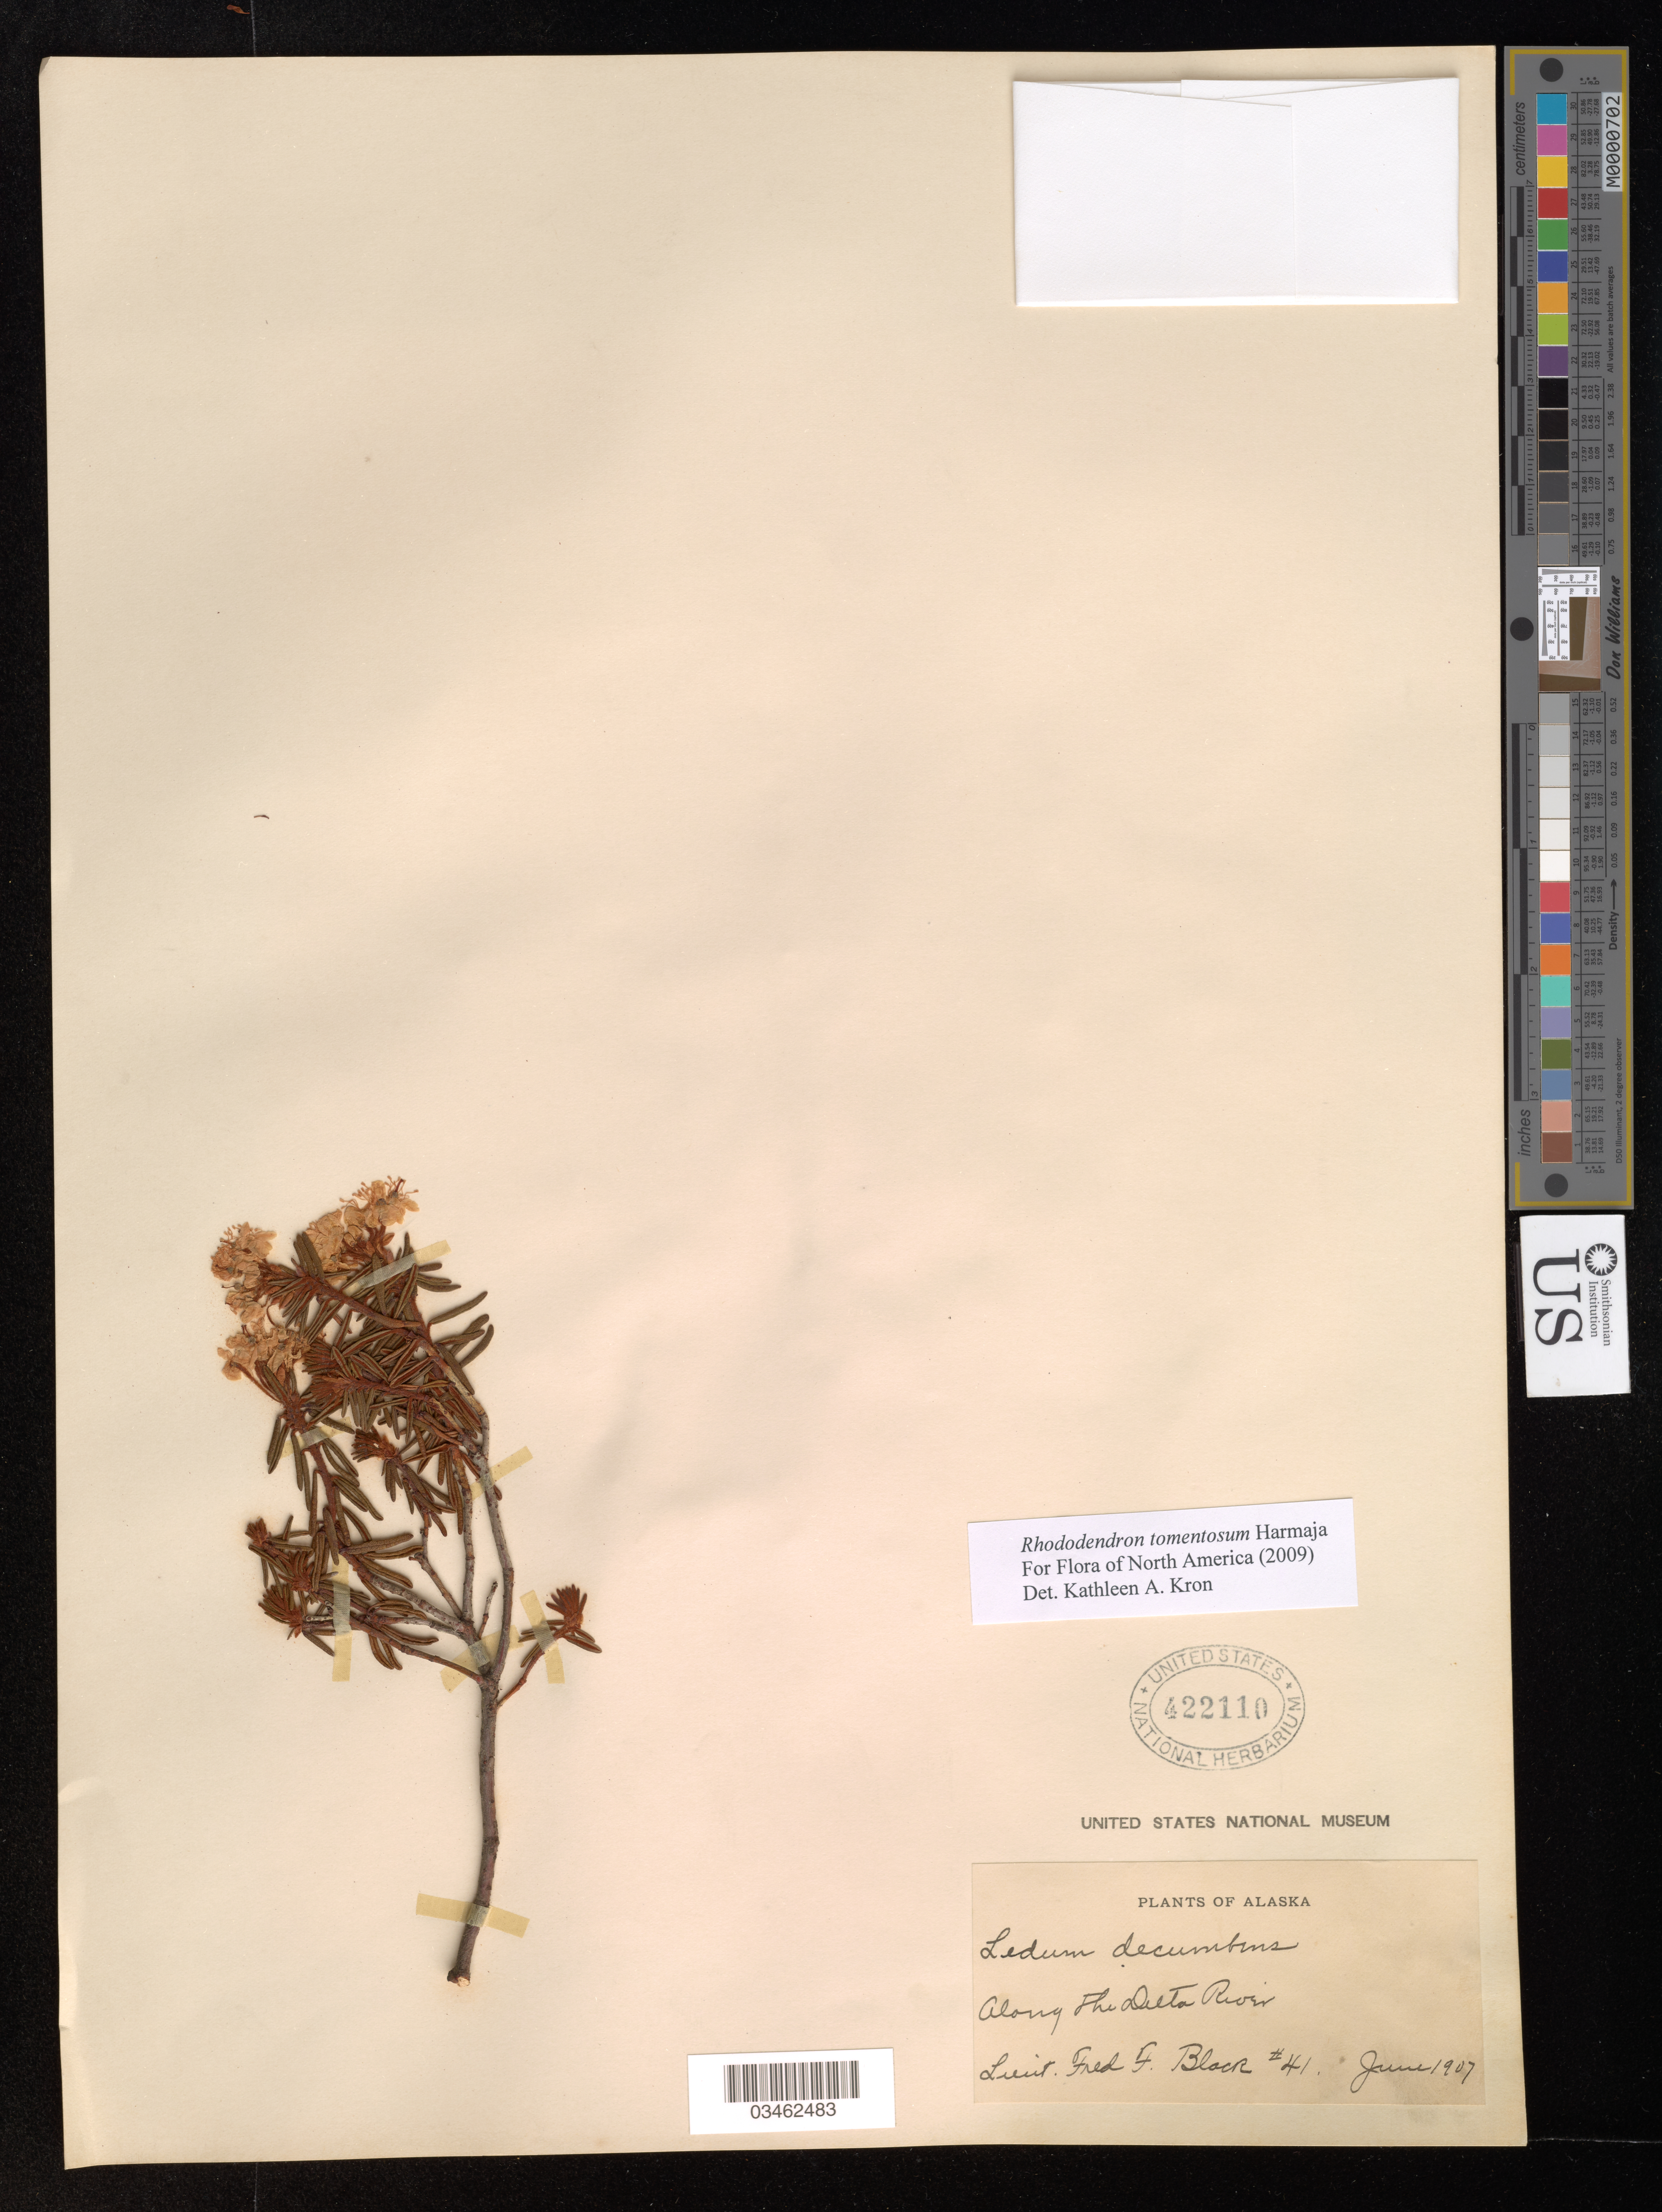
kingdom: Plantae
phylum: Tracheophyta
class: Magnoliopsida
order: Ericales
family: Ericaceae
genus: Rhododendron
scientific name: Rhododendron tomentosum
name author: Harmaja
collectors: F. Block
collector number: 41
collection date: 1907-06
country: United States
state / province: Alaska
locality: Along the Delta River.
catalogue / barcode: US 422110